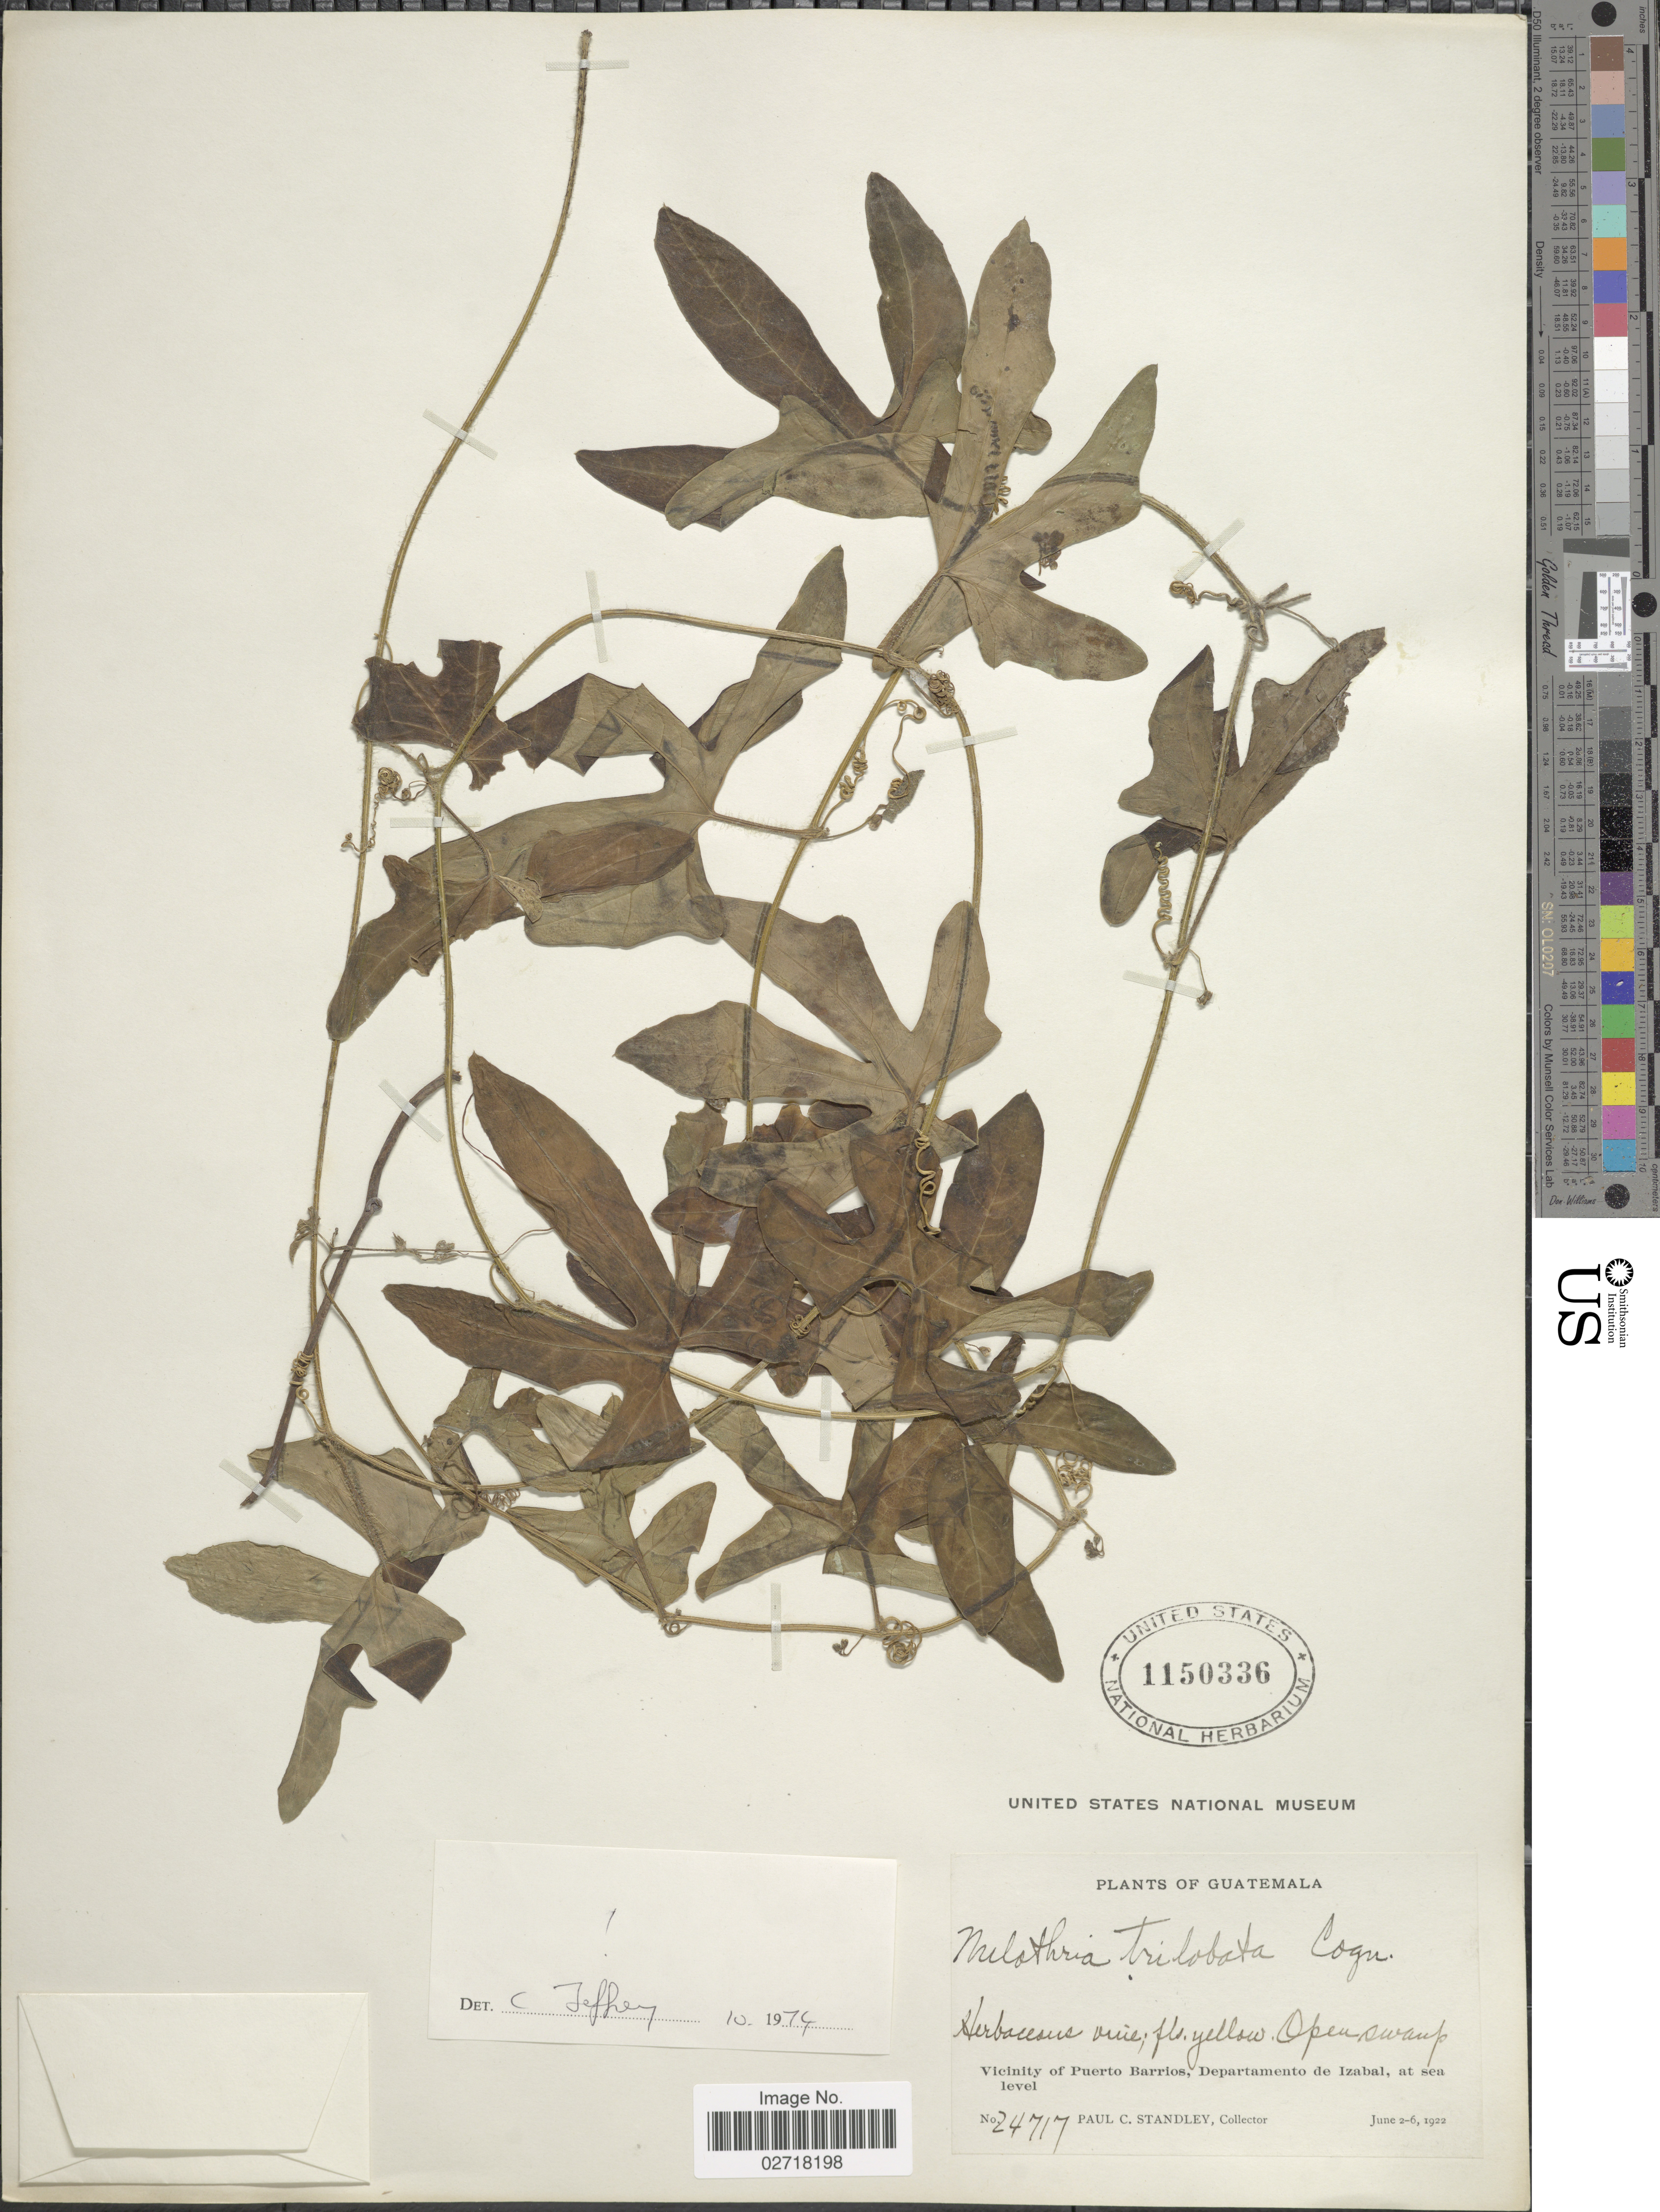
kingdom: Plantae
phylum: Tracheophyta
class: Magnoliopsida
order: Cucurbitales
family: Cucurbitaceae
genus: Melothria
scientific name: Melothria trilobata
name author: Cogn.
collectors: P. C. Standley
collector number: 24717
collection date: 1922-06-02/1922-06-06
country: Guatemala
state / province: Izabal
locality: Vicinity of Puerto Barrios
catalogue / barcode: US 1150336